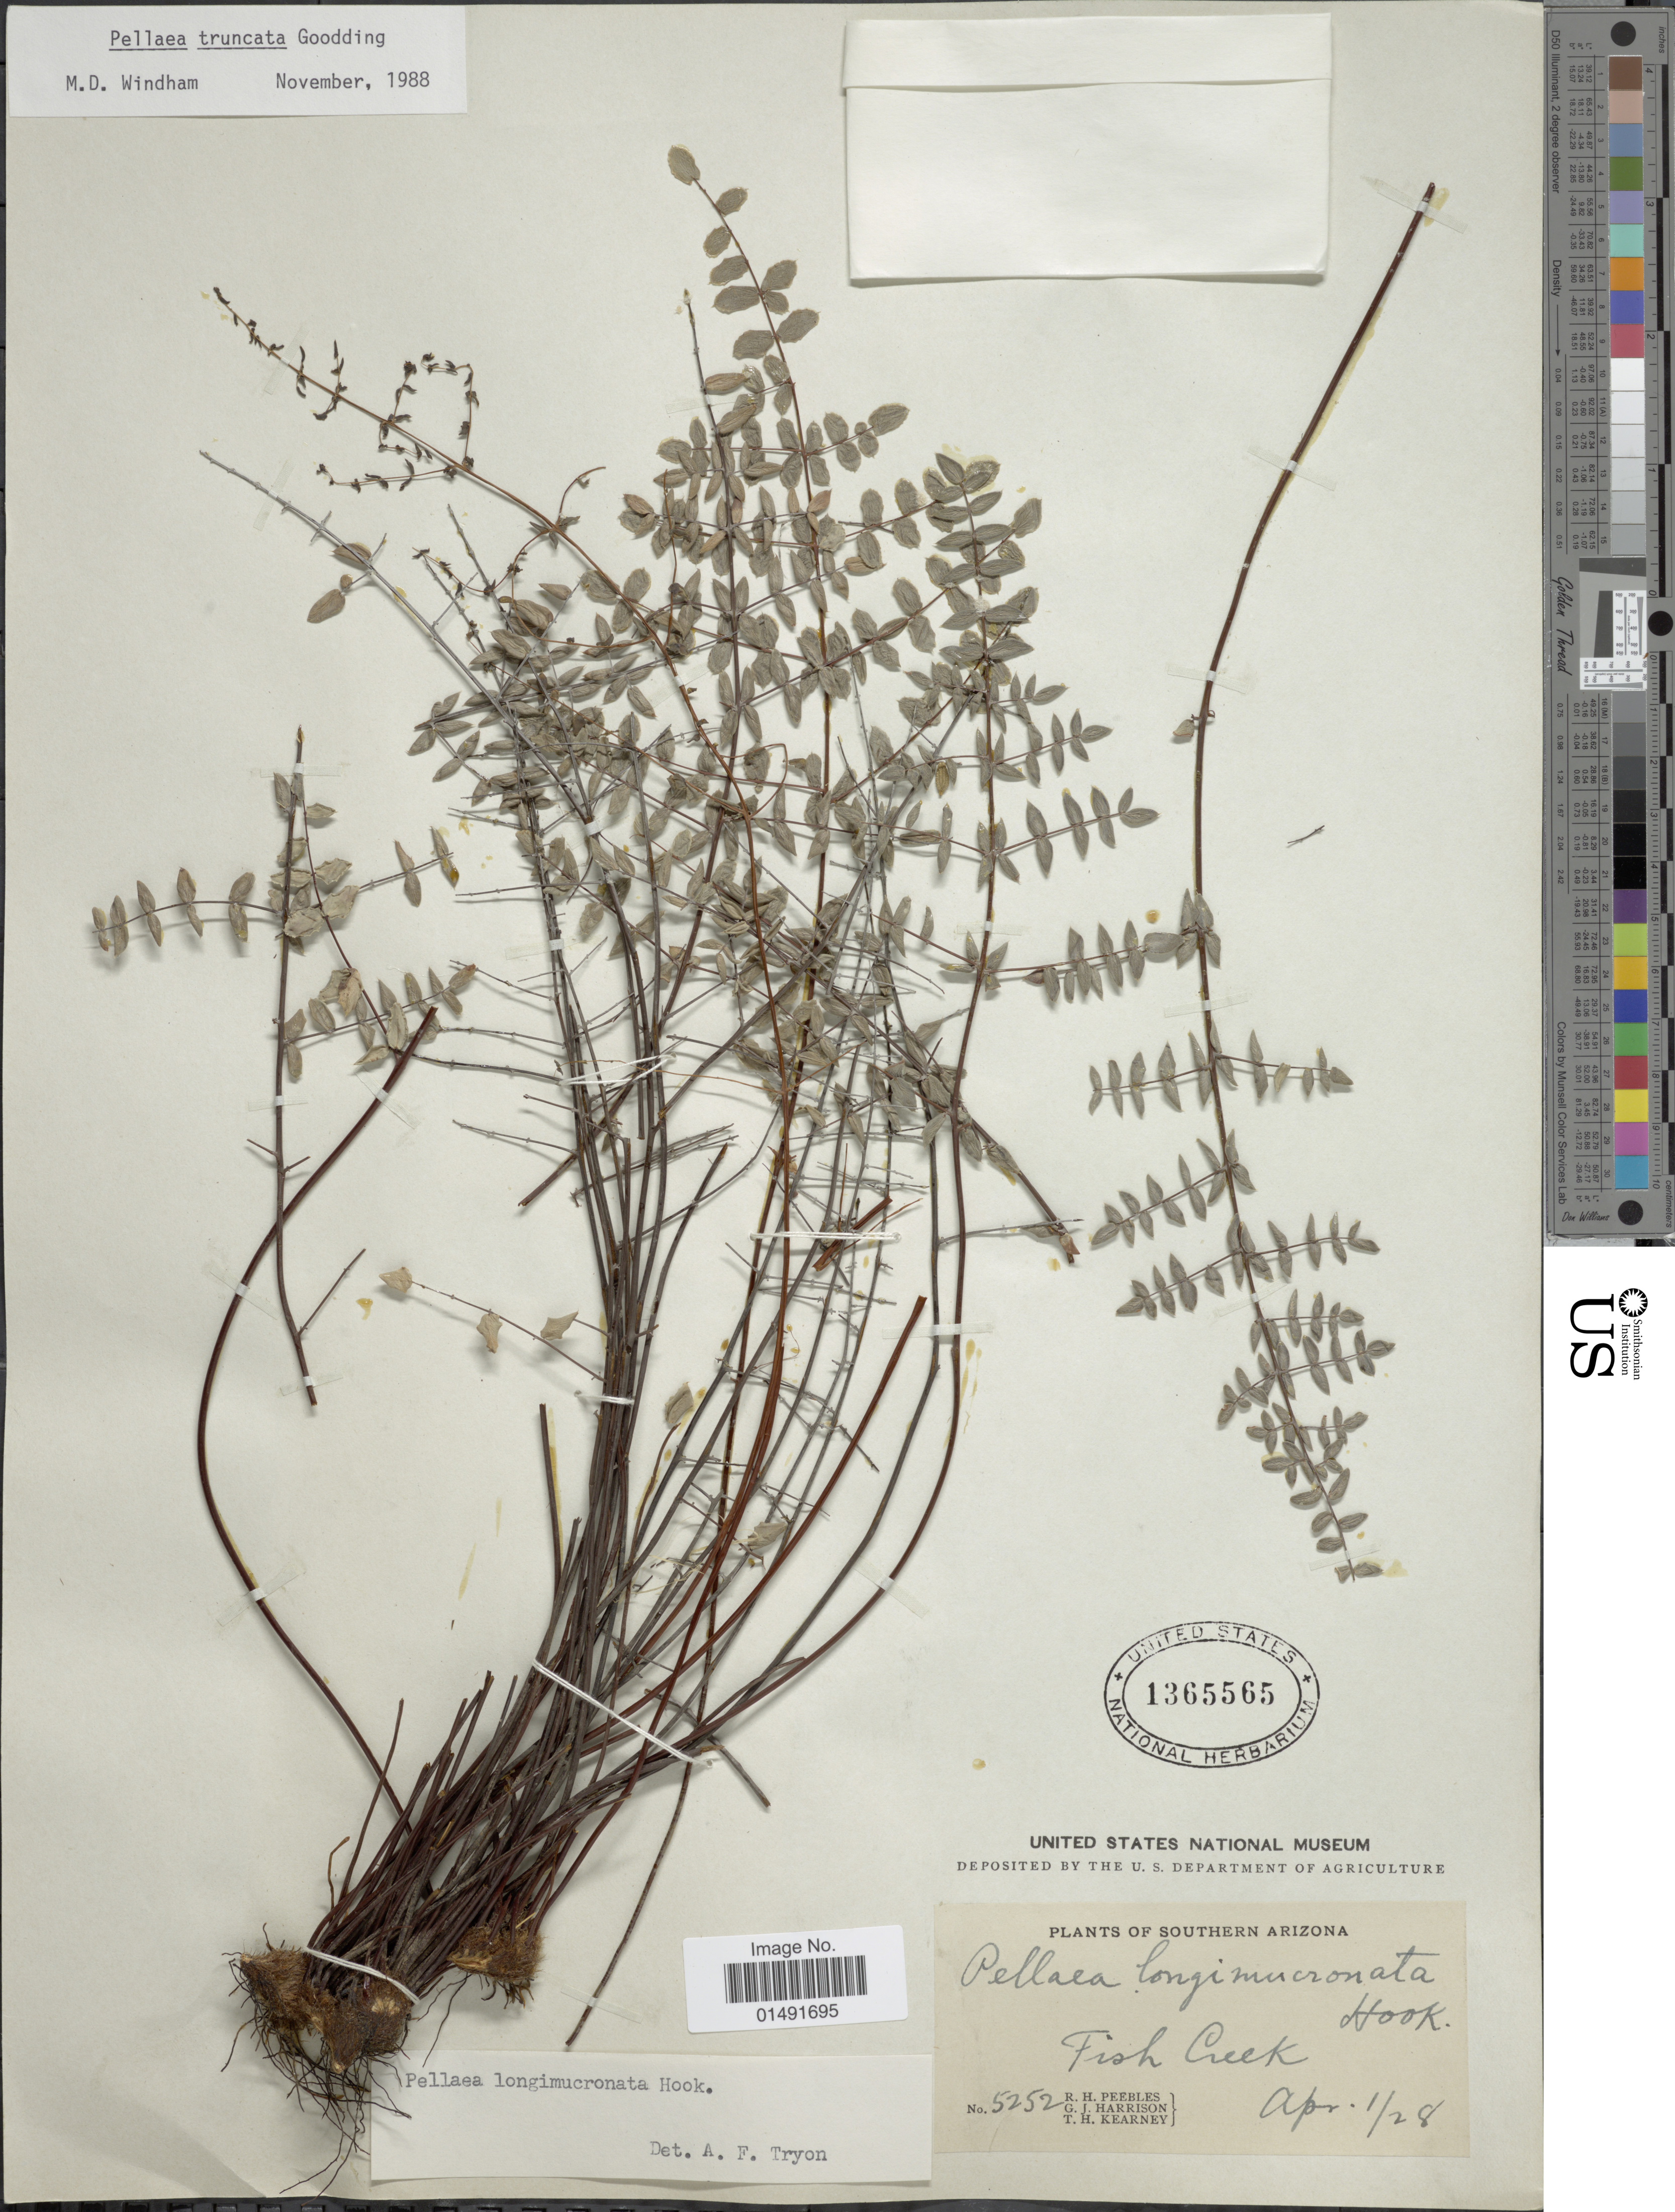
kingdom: Plantae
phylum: Tracheophyta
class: Polypodiopsida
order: Polypodiales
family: Pteridaceae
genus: Pellaea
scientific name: Pellaea truncata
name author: Goodd.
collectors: R. H. Peebles, G. J. Harrison & T. H. Kearney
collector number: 5252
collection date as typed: Transcribed d/m/y: 1/4/28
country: United States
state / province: Arizona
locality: Southern Arizona, Fish Creek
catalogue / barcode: US 1365565